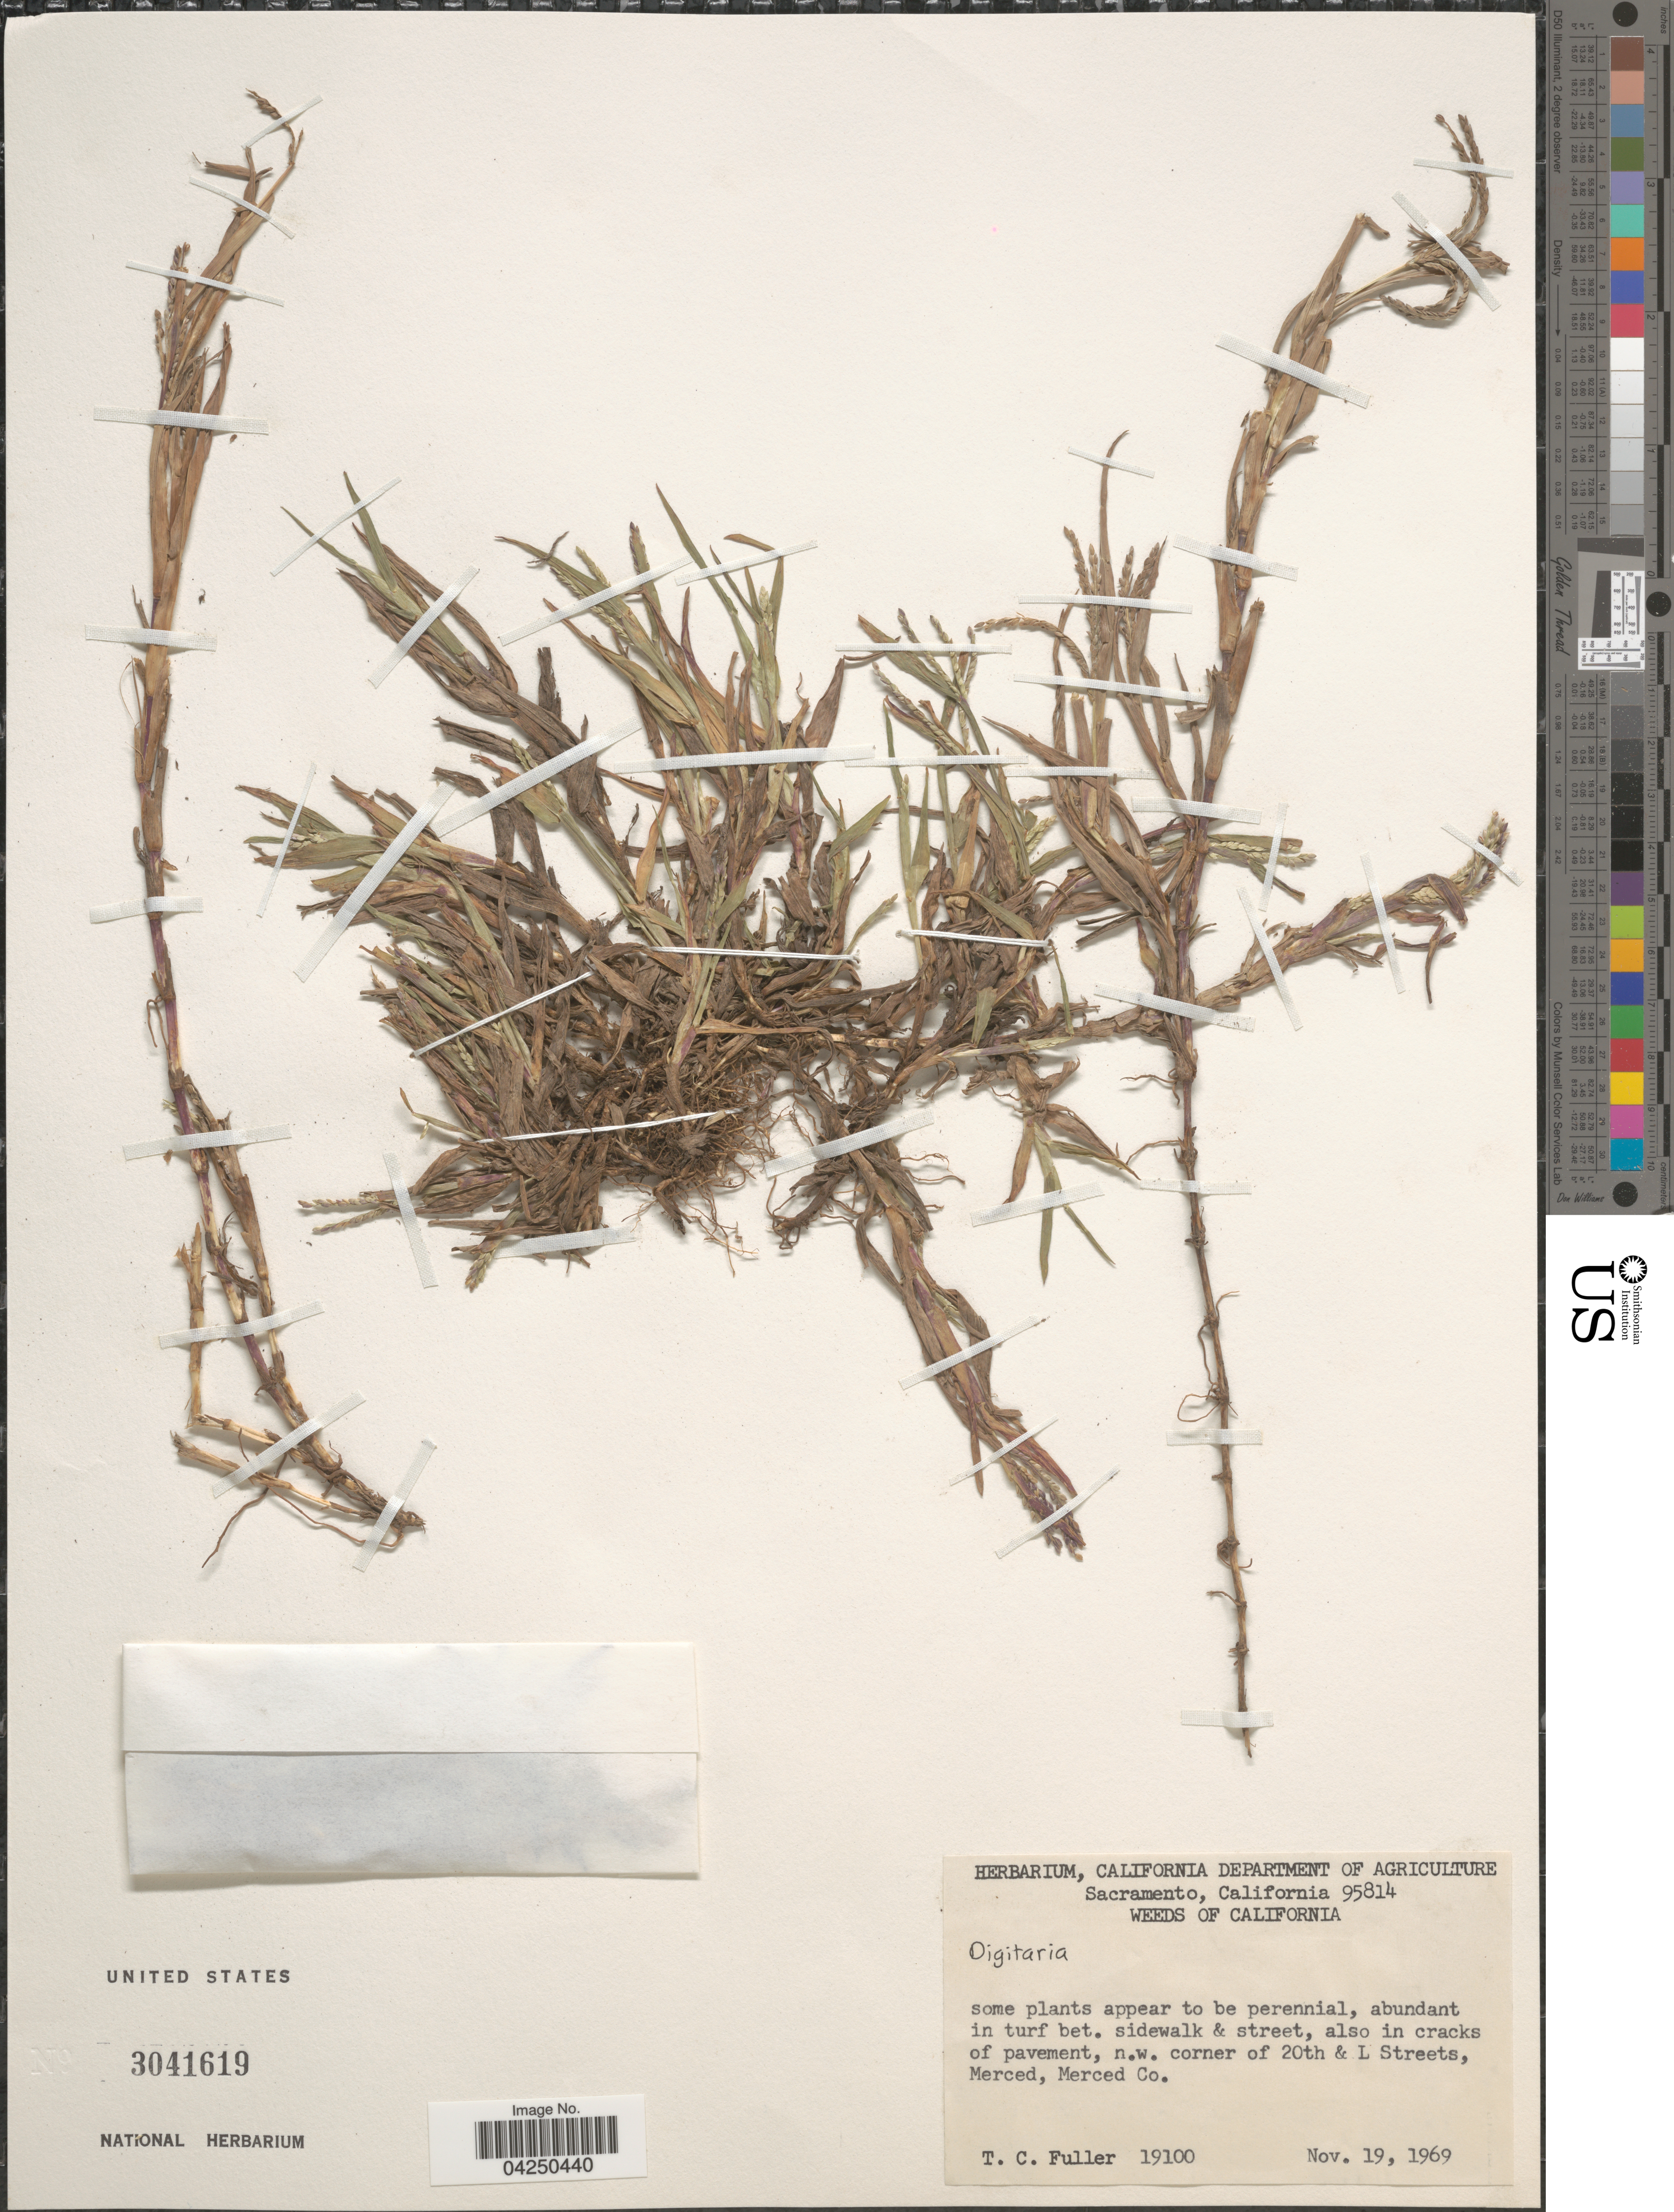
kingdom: Plantae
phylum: Tracheophyta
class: Liliopsida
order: Poales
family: Poaceae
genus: Digitaria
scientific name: Digitaria sp.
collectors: T. Fuller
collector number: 19100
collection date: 1969-11-19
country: United States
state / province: California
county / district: Sacramento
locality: Sacramento. Abundant in turf bet. sidewalk & street, also in cracks of pavement, n.w. corner of 20th & L Streets, Merced, Merced Co.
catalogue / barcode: US 3041619